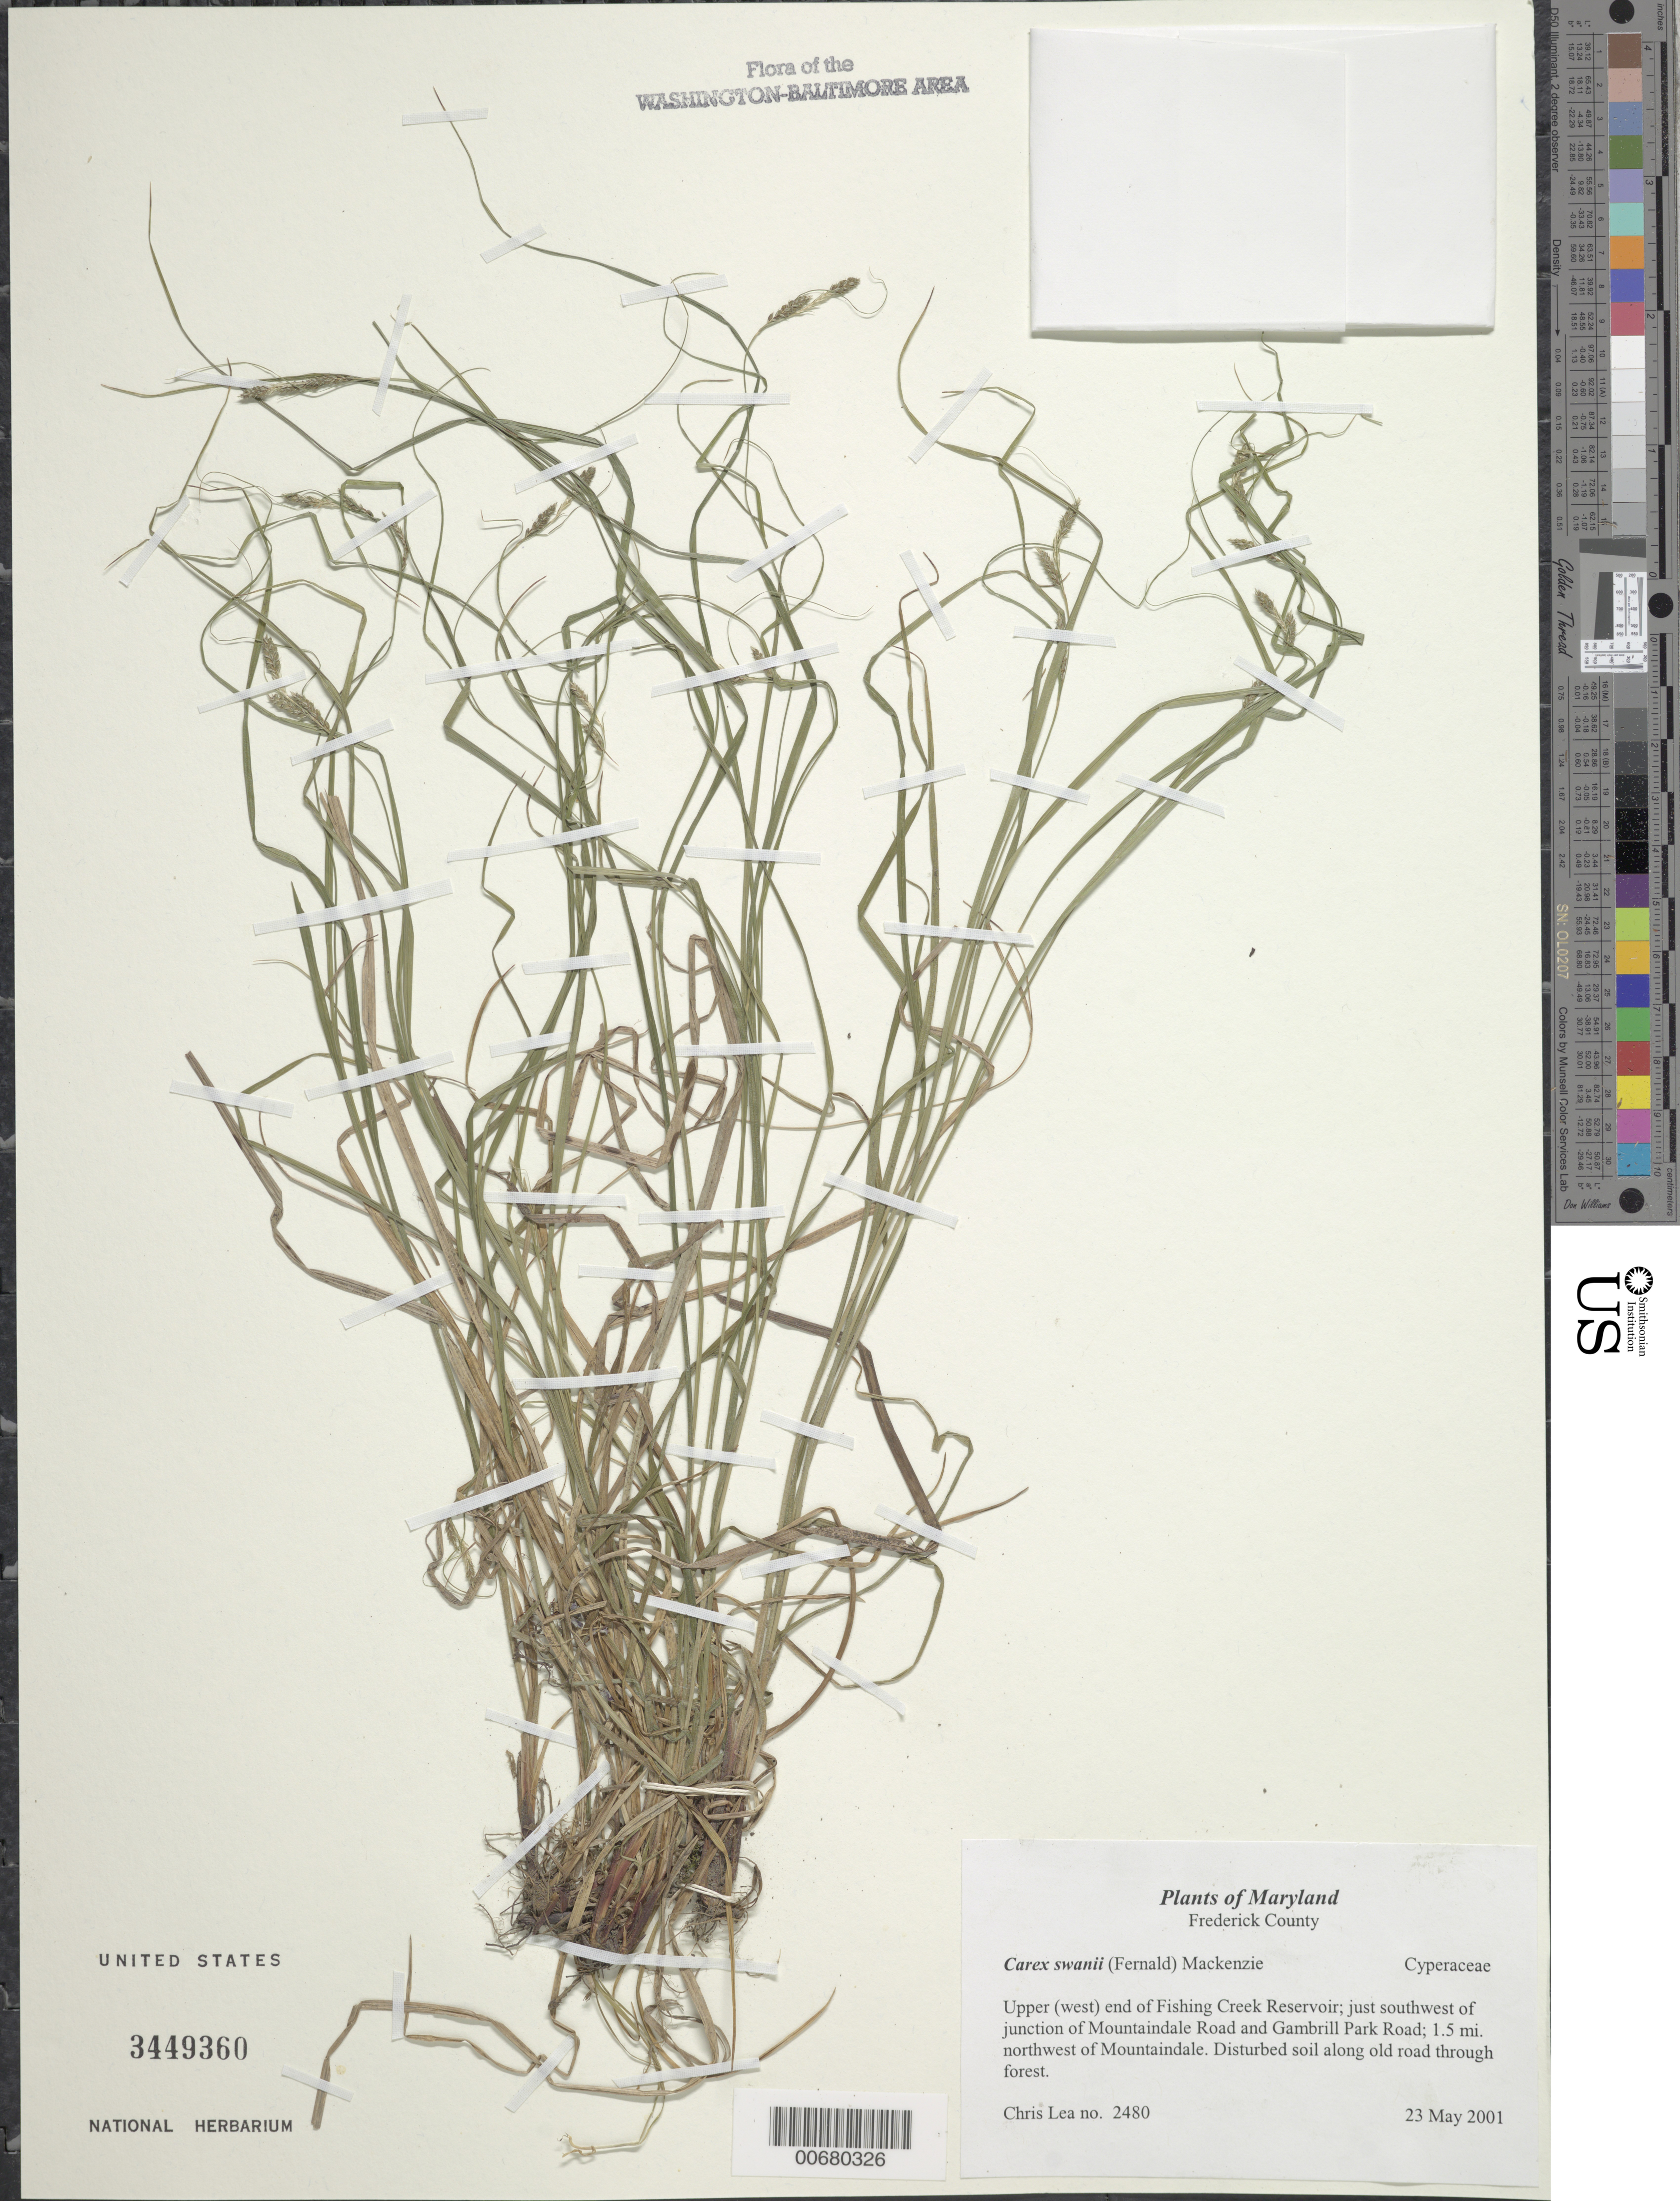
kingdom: Plantae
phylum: Tracheophyta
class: Liliopsida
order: Poales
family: Cyperaceae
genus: Carex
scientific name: Carex swanii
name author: (Fernald) Mack.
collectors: C. Lea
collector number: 2480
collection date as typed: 23 May 2001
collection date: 2001-05-23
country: United States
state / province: Maryland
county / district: Frederick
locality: Upper (west) end of Fishing Creek Reservoir; just southwest of junction of Mountaindale Road and Gambrill Park Road; 1.5 mi. northwest of Mountaindale.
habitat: Disturbed soil along old road through forest.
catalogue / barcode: US 3449360